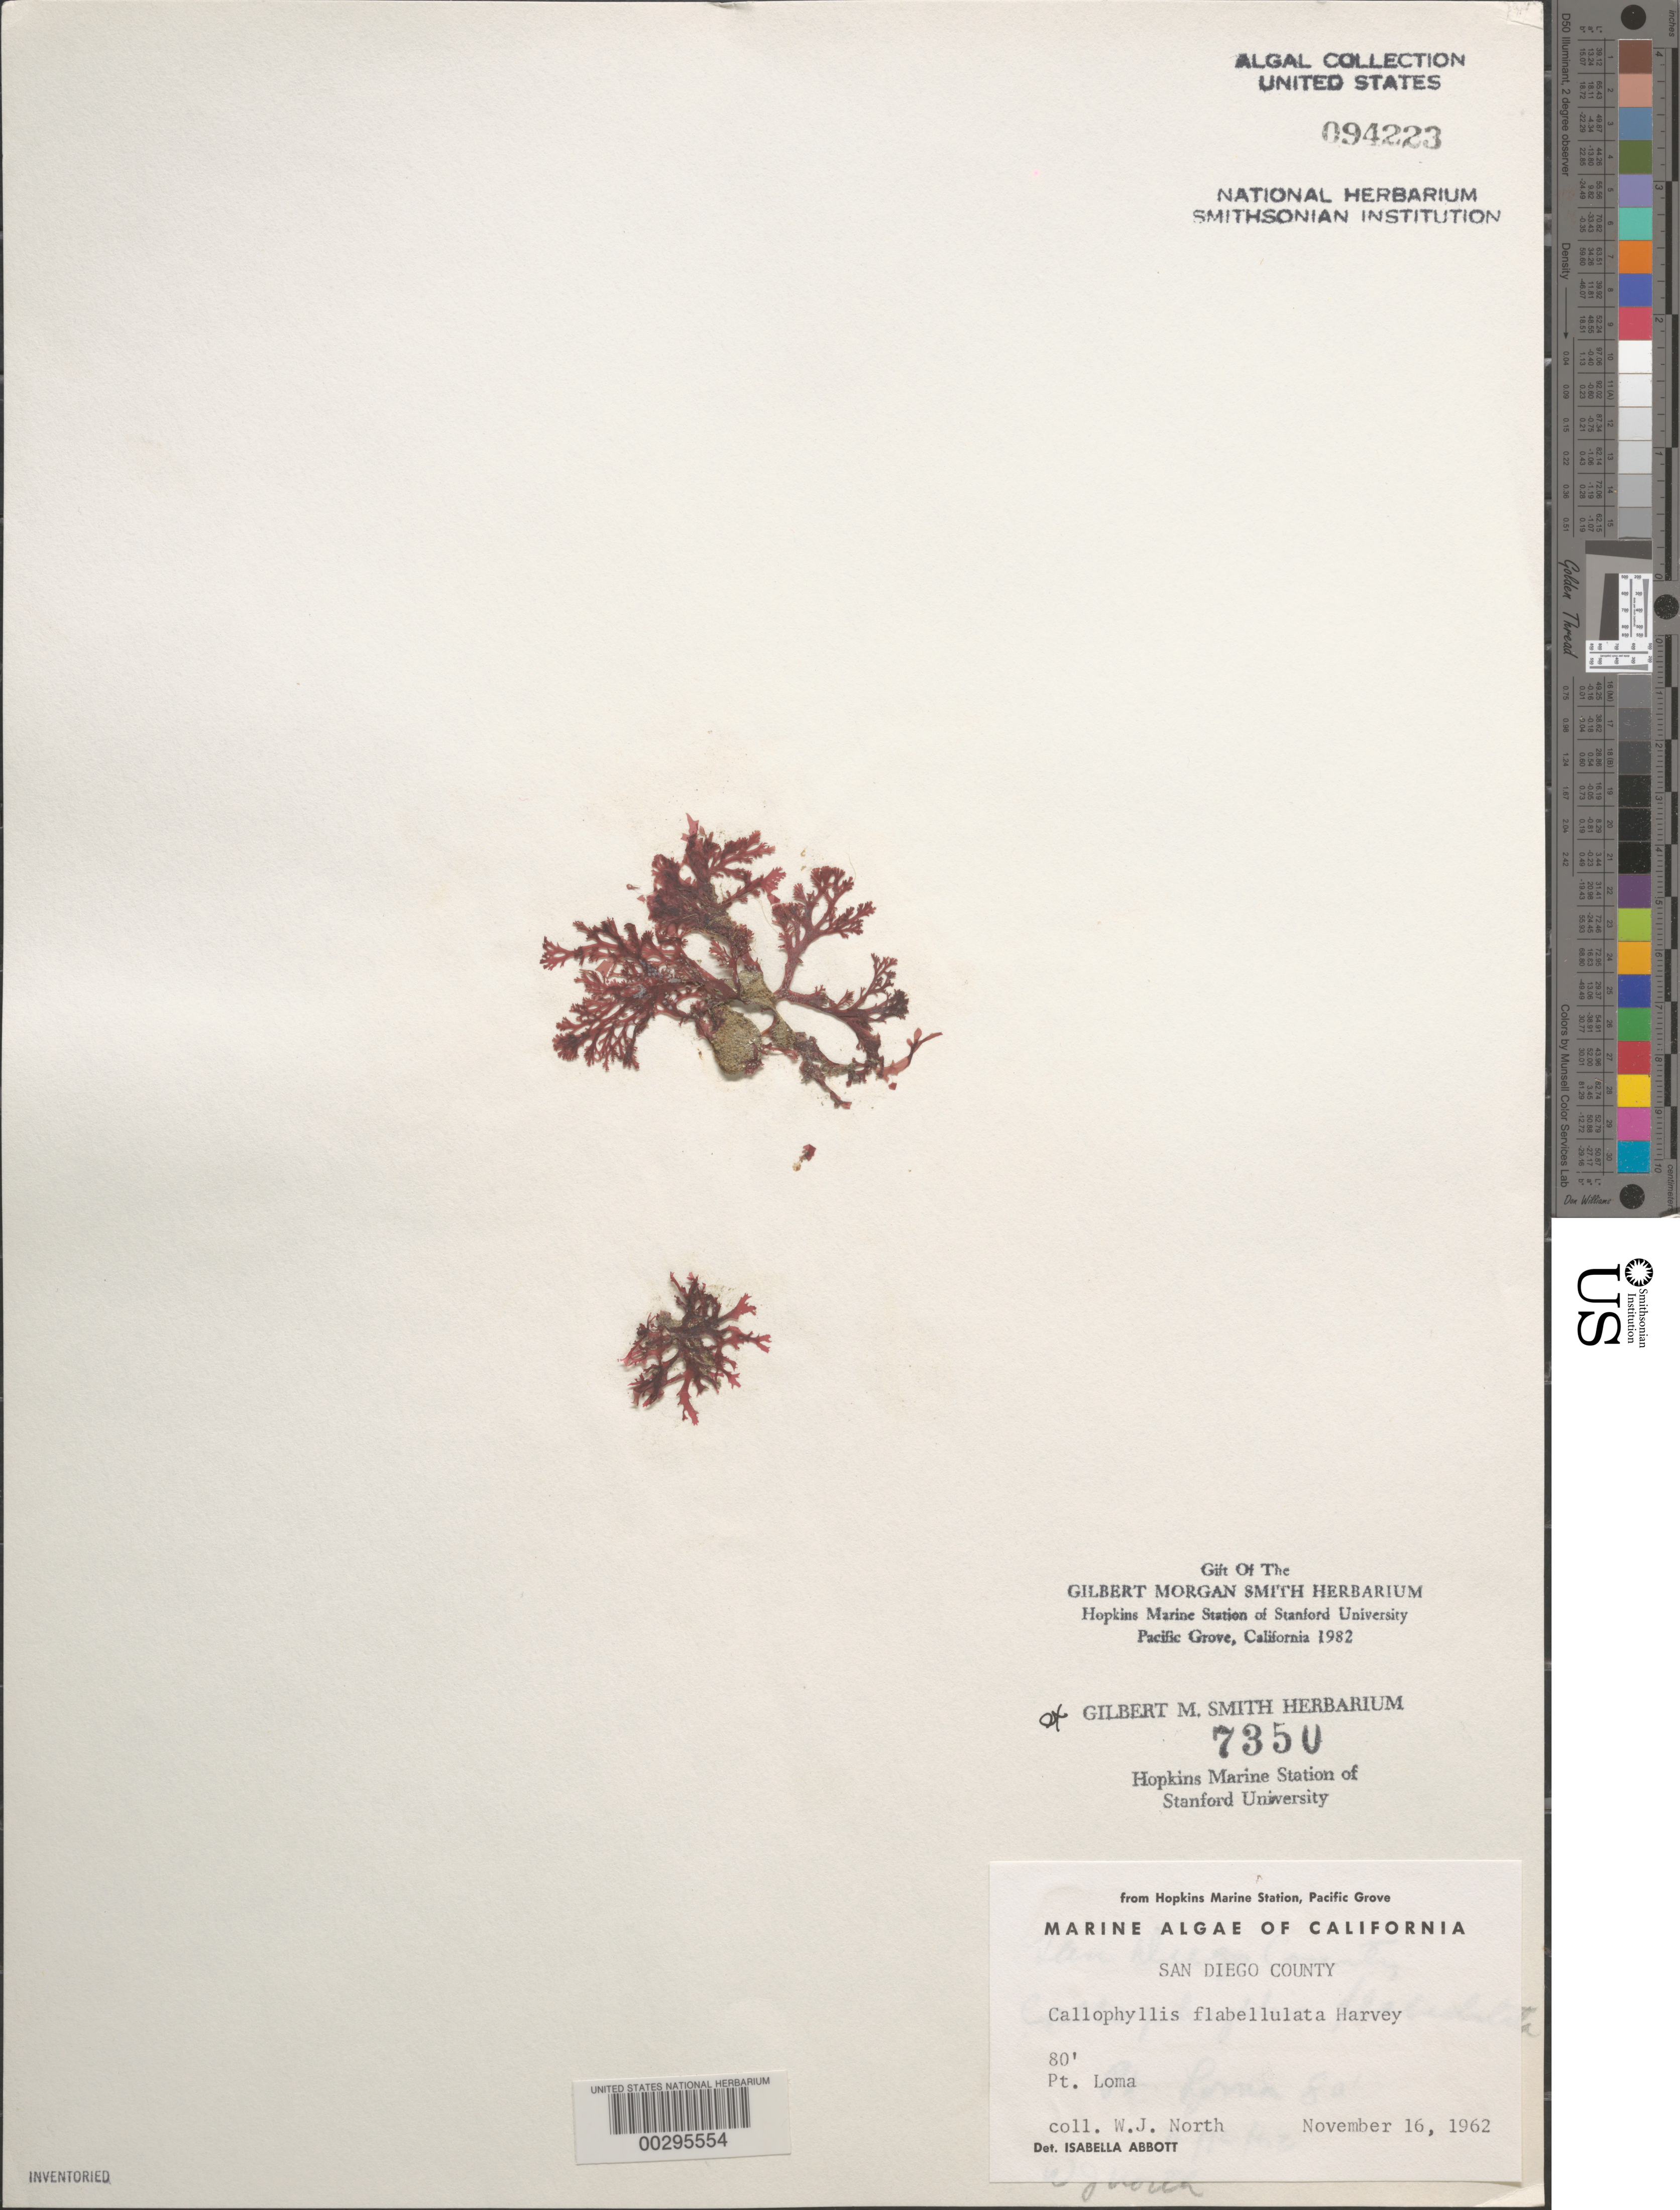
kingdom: Plantae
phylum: Rhodophyta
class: Florideophyceae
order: Gigartinales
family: Kallymeniaceae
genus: Callophyllis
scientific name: Callophyllis flabellulata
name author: Harv.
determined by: Abbott, Isabella A.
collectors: W. North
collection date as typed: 16 Nov 1962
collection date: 1962-11-16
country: United States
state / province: California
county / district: San Diego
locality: Point Loma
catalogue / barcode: US 94223